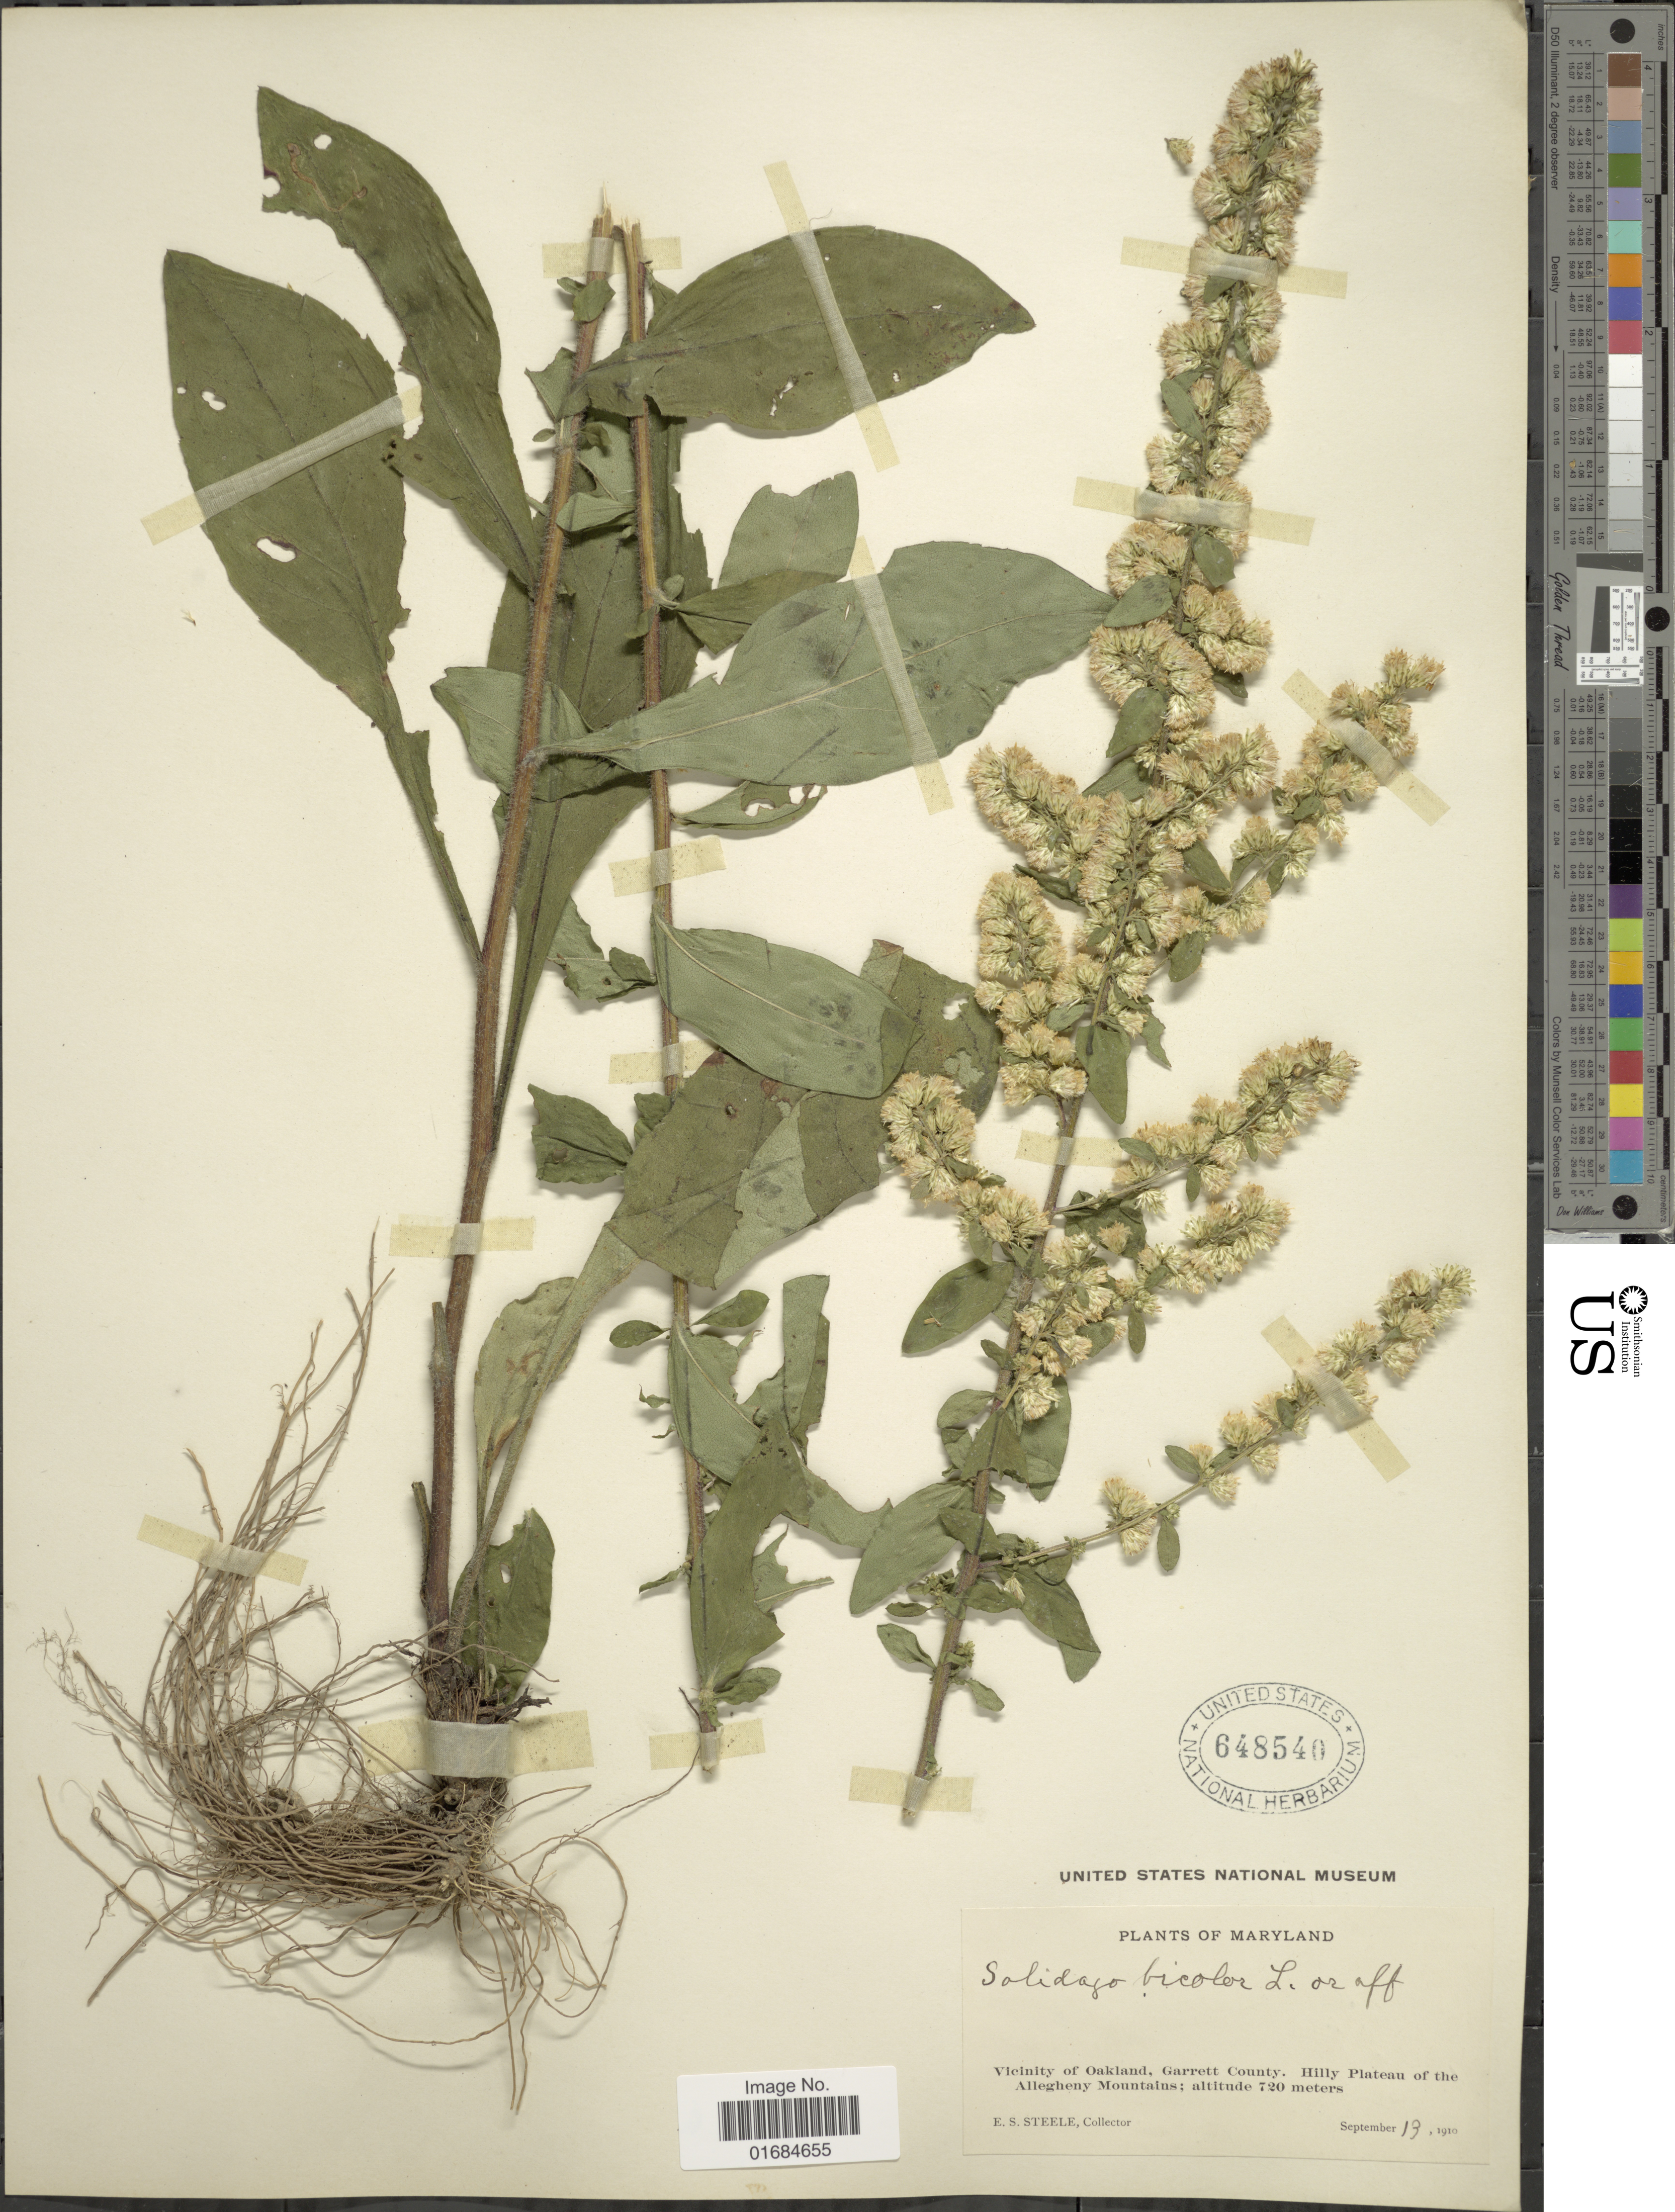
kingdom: Plantae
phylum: Tracheophyta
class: Magnoliopsida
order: Asterales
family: Asteraceae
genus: Solidago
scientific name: Solidago bicolor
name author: L.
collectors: E. Steele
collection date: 1910-09-13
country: United States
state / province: Maryland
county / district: Garrett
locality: Vicinity of Oakland, Garrett County. Hilly Plateau of the Allegheny Mountains.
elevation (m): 720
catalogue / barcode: US 648540